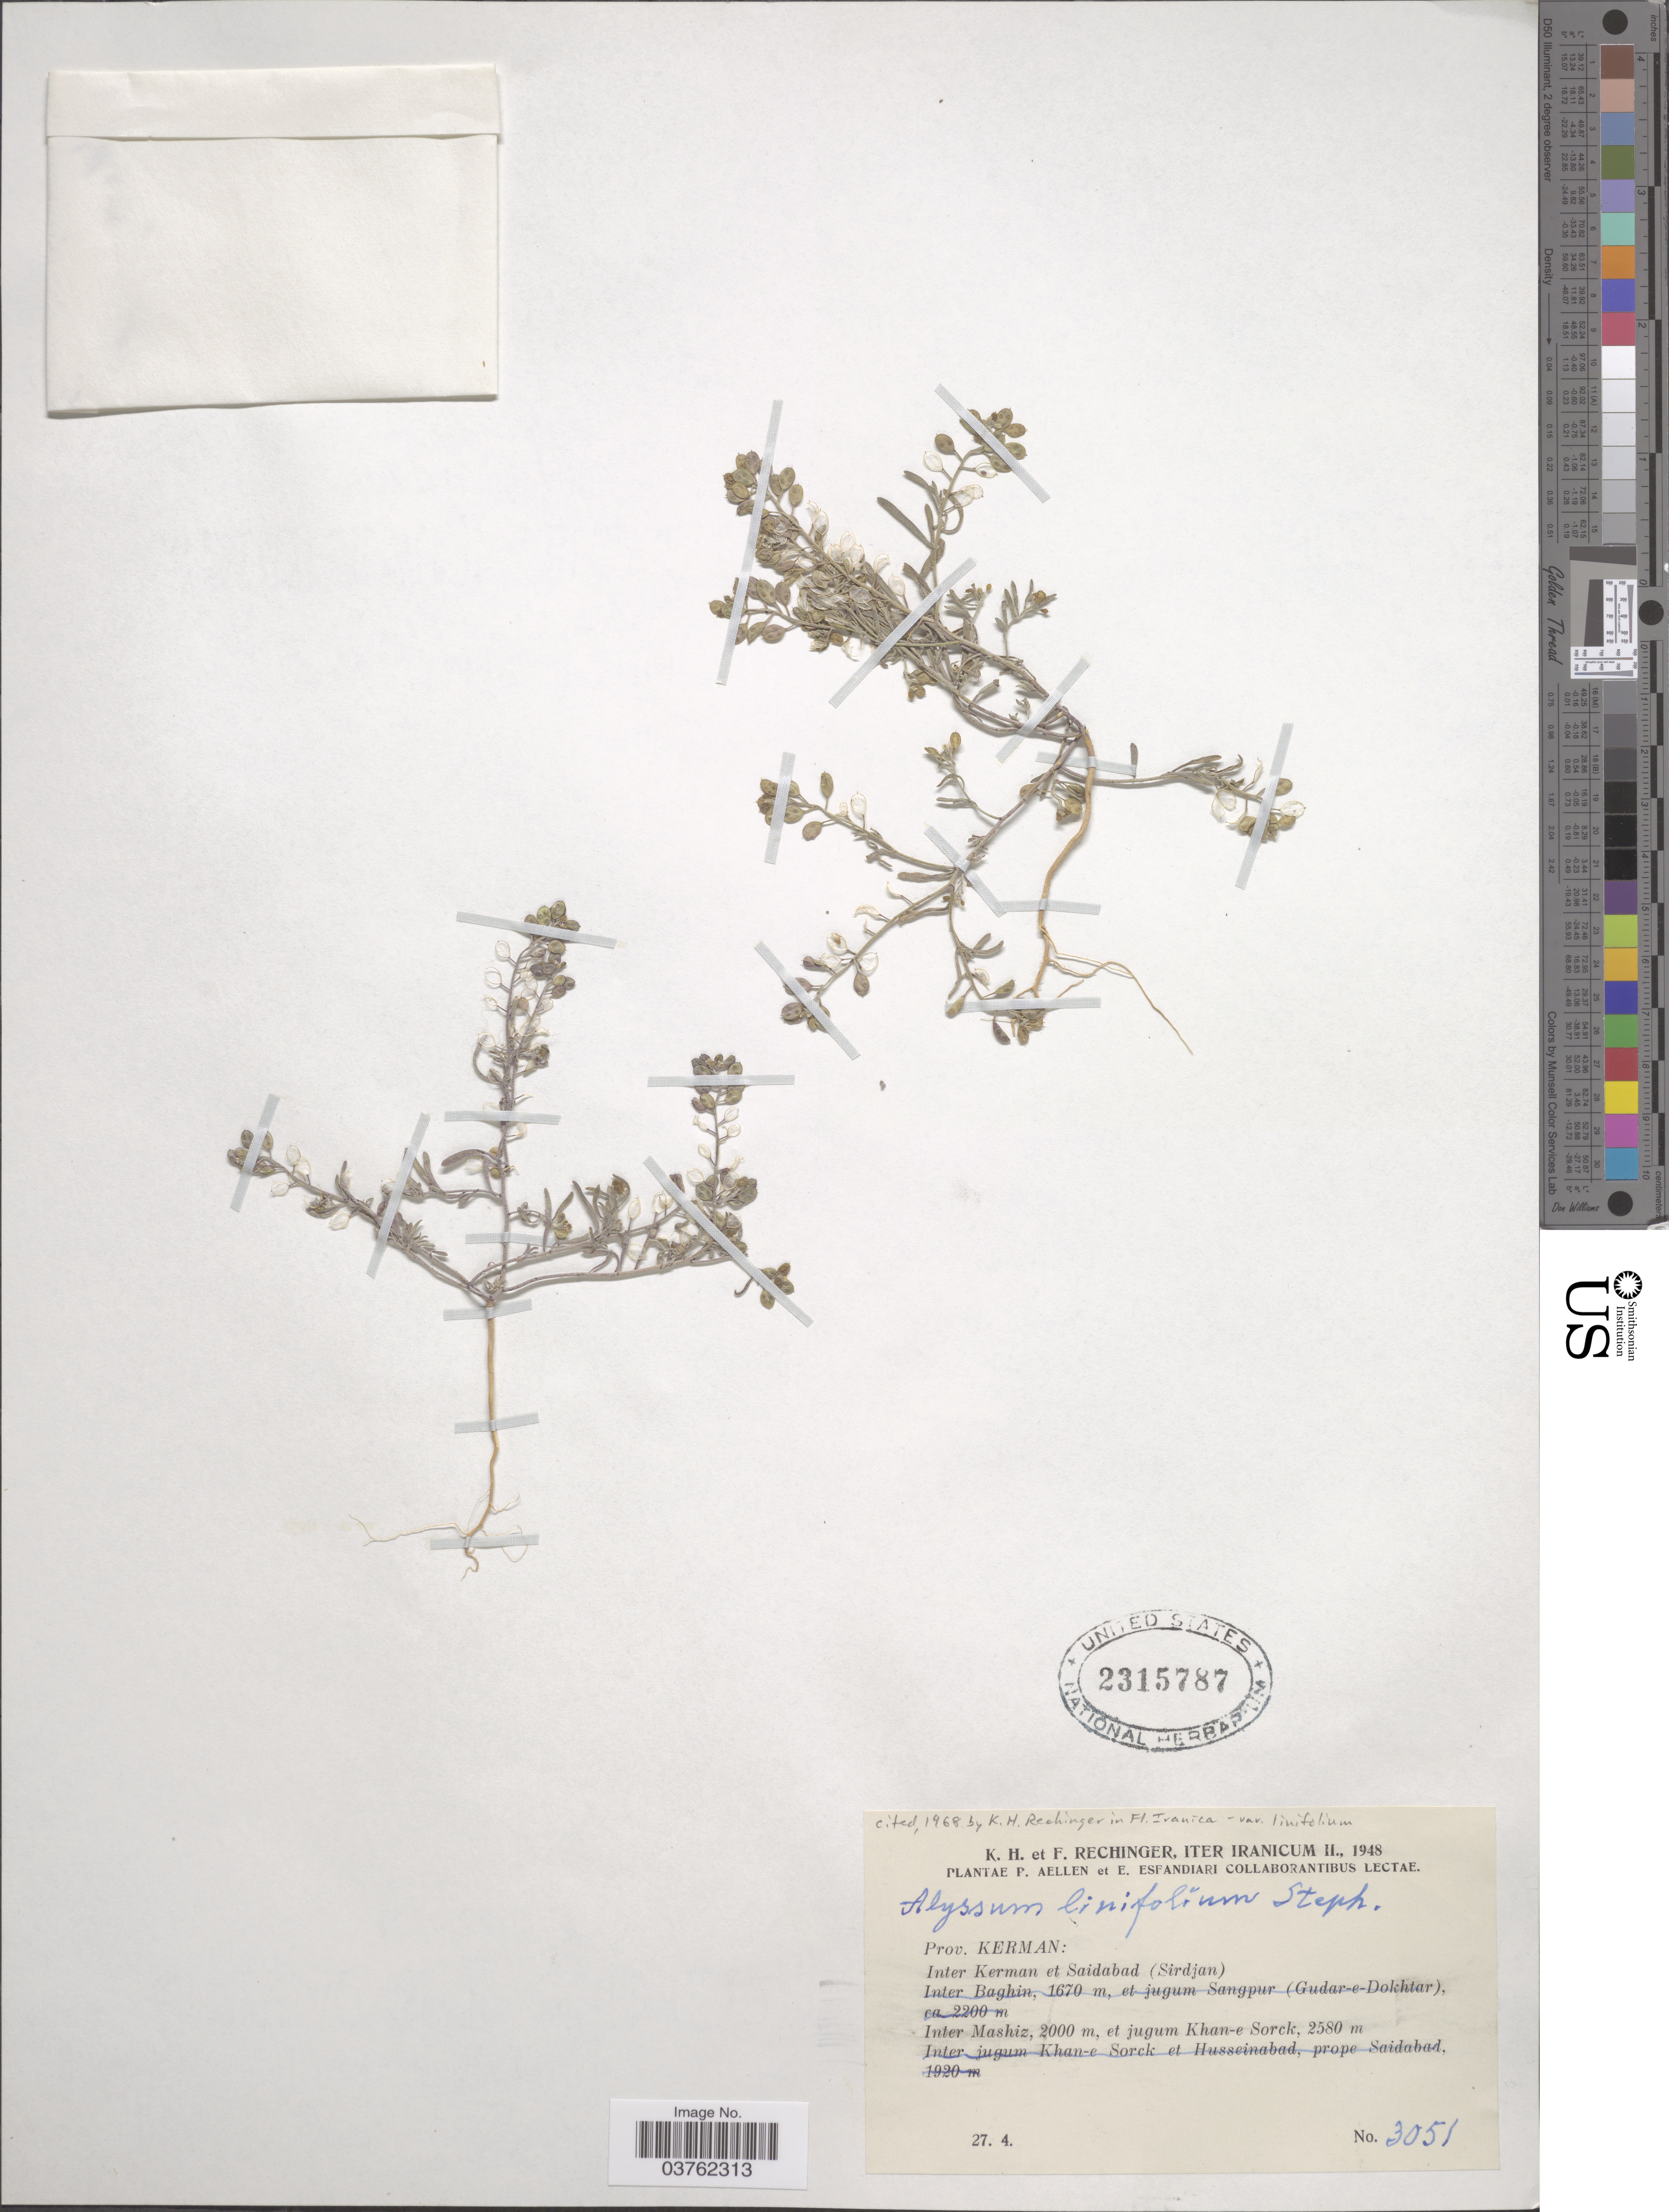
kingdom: Plantae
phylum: Tracheophyta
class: Magnoliopsida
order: Brassicales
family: Brassicaceae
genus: Alyssum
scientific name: Alyssum linifolium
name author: Stephan ex Willd.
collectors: K. H. Rechinger & F. Rechinger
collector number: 3051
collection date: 1948-04-27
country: Iran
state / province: Kerman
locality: Iter Iranicum II. Inter Kerman et Saidabad (Sirdjan). Inter Mashiz, et jugum Khan-e Sorck.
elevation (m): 2000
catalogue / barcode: US 2315787